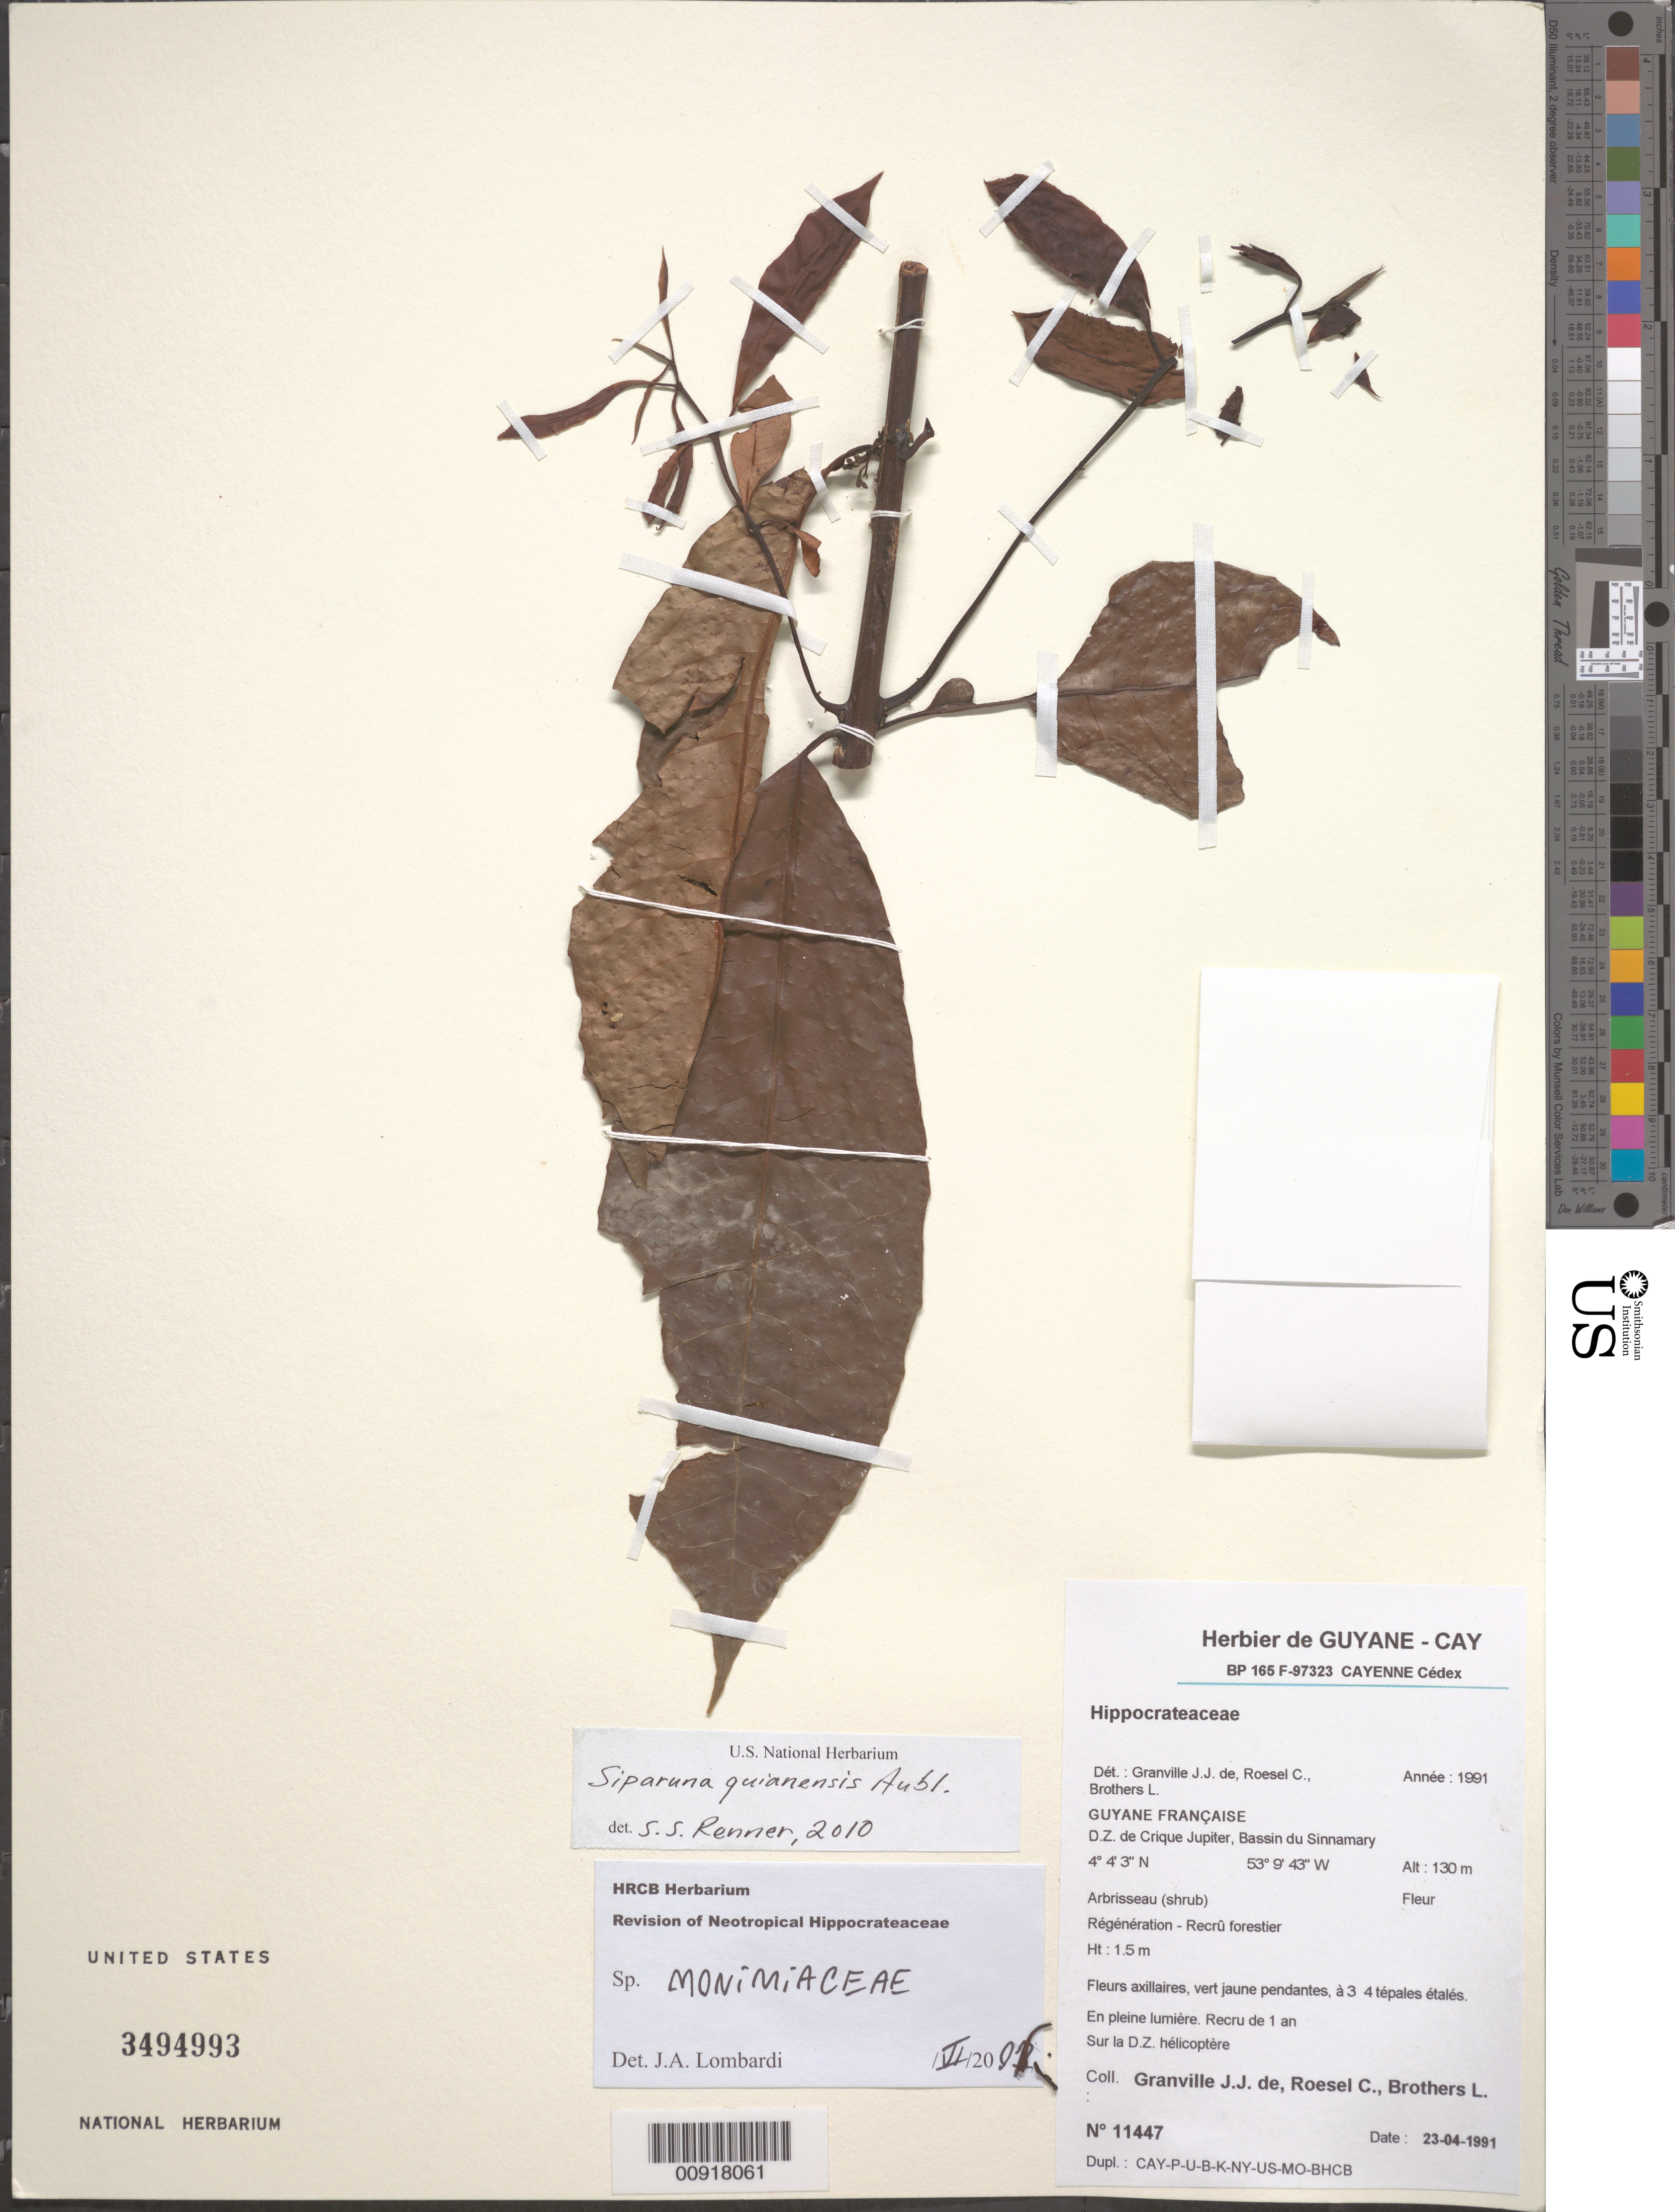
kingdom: Plantae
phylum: Tracheophyta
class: Magnoliopsida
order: Laurales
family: Siparunaceae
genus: Siparuna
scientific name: Siparuna guianensis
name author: Aubl.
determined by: Renner, S. S.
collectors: J.-J. de Granville, C. S. Roesel & L. Brothers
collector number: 11447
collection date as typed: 23-Apr-91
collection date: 1991-04-23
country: French Guiana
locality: D.Z. de Crique Jupiter, Bassin du Sinnamary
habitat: Régénération-recrû forestier, sur la D.Z. hélicoptère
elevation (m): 130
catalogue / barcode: US 3494993